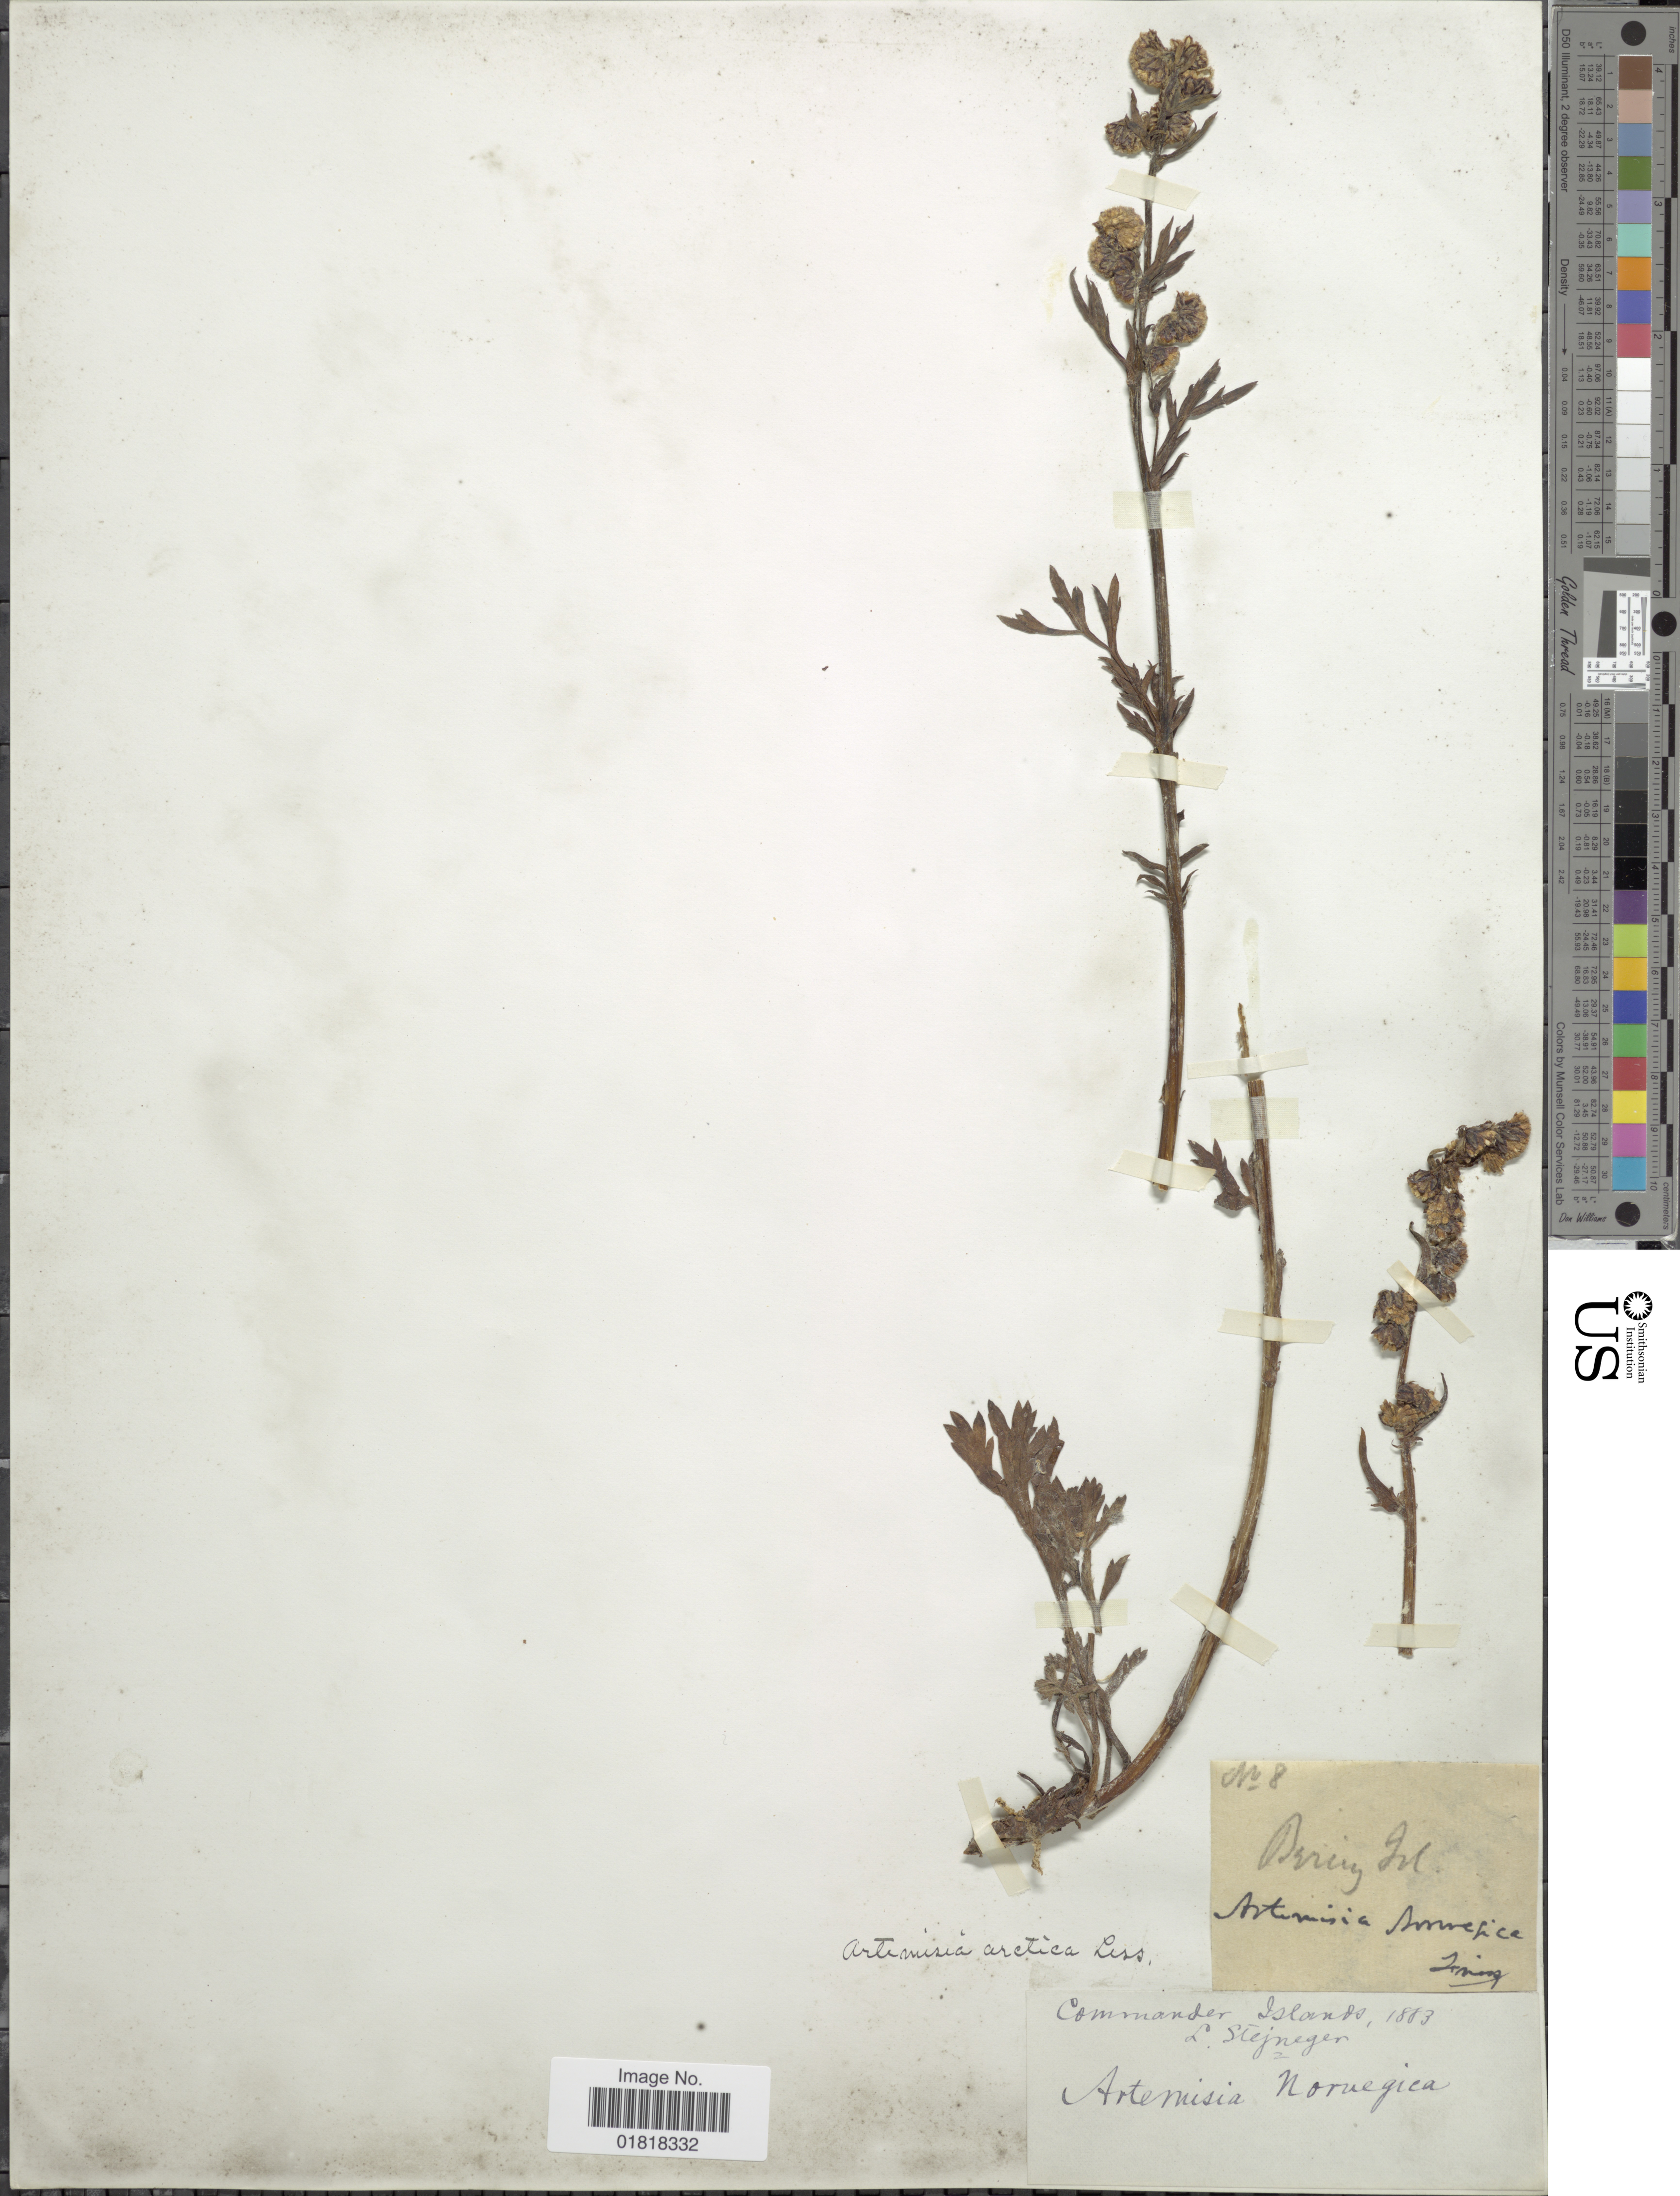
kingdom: Plantae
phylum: Tracheophyta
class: Magnoliopsida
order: Asterales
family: Asteraceae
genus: Artemisia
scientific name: Artemisia arctica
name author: Less.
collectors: L. Steijneger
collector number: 8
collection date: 1883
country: Russian Federation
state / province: Kamchatka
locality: Commander Islands.